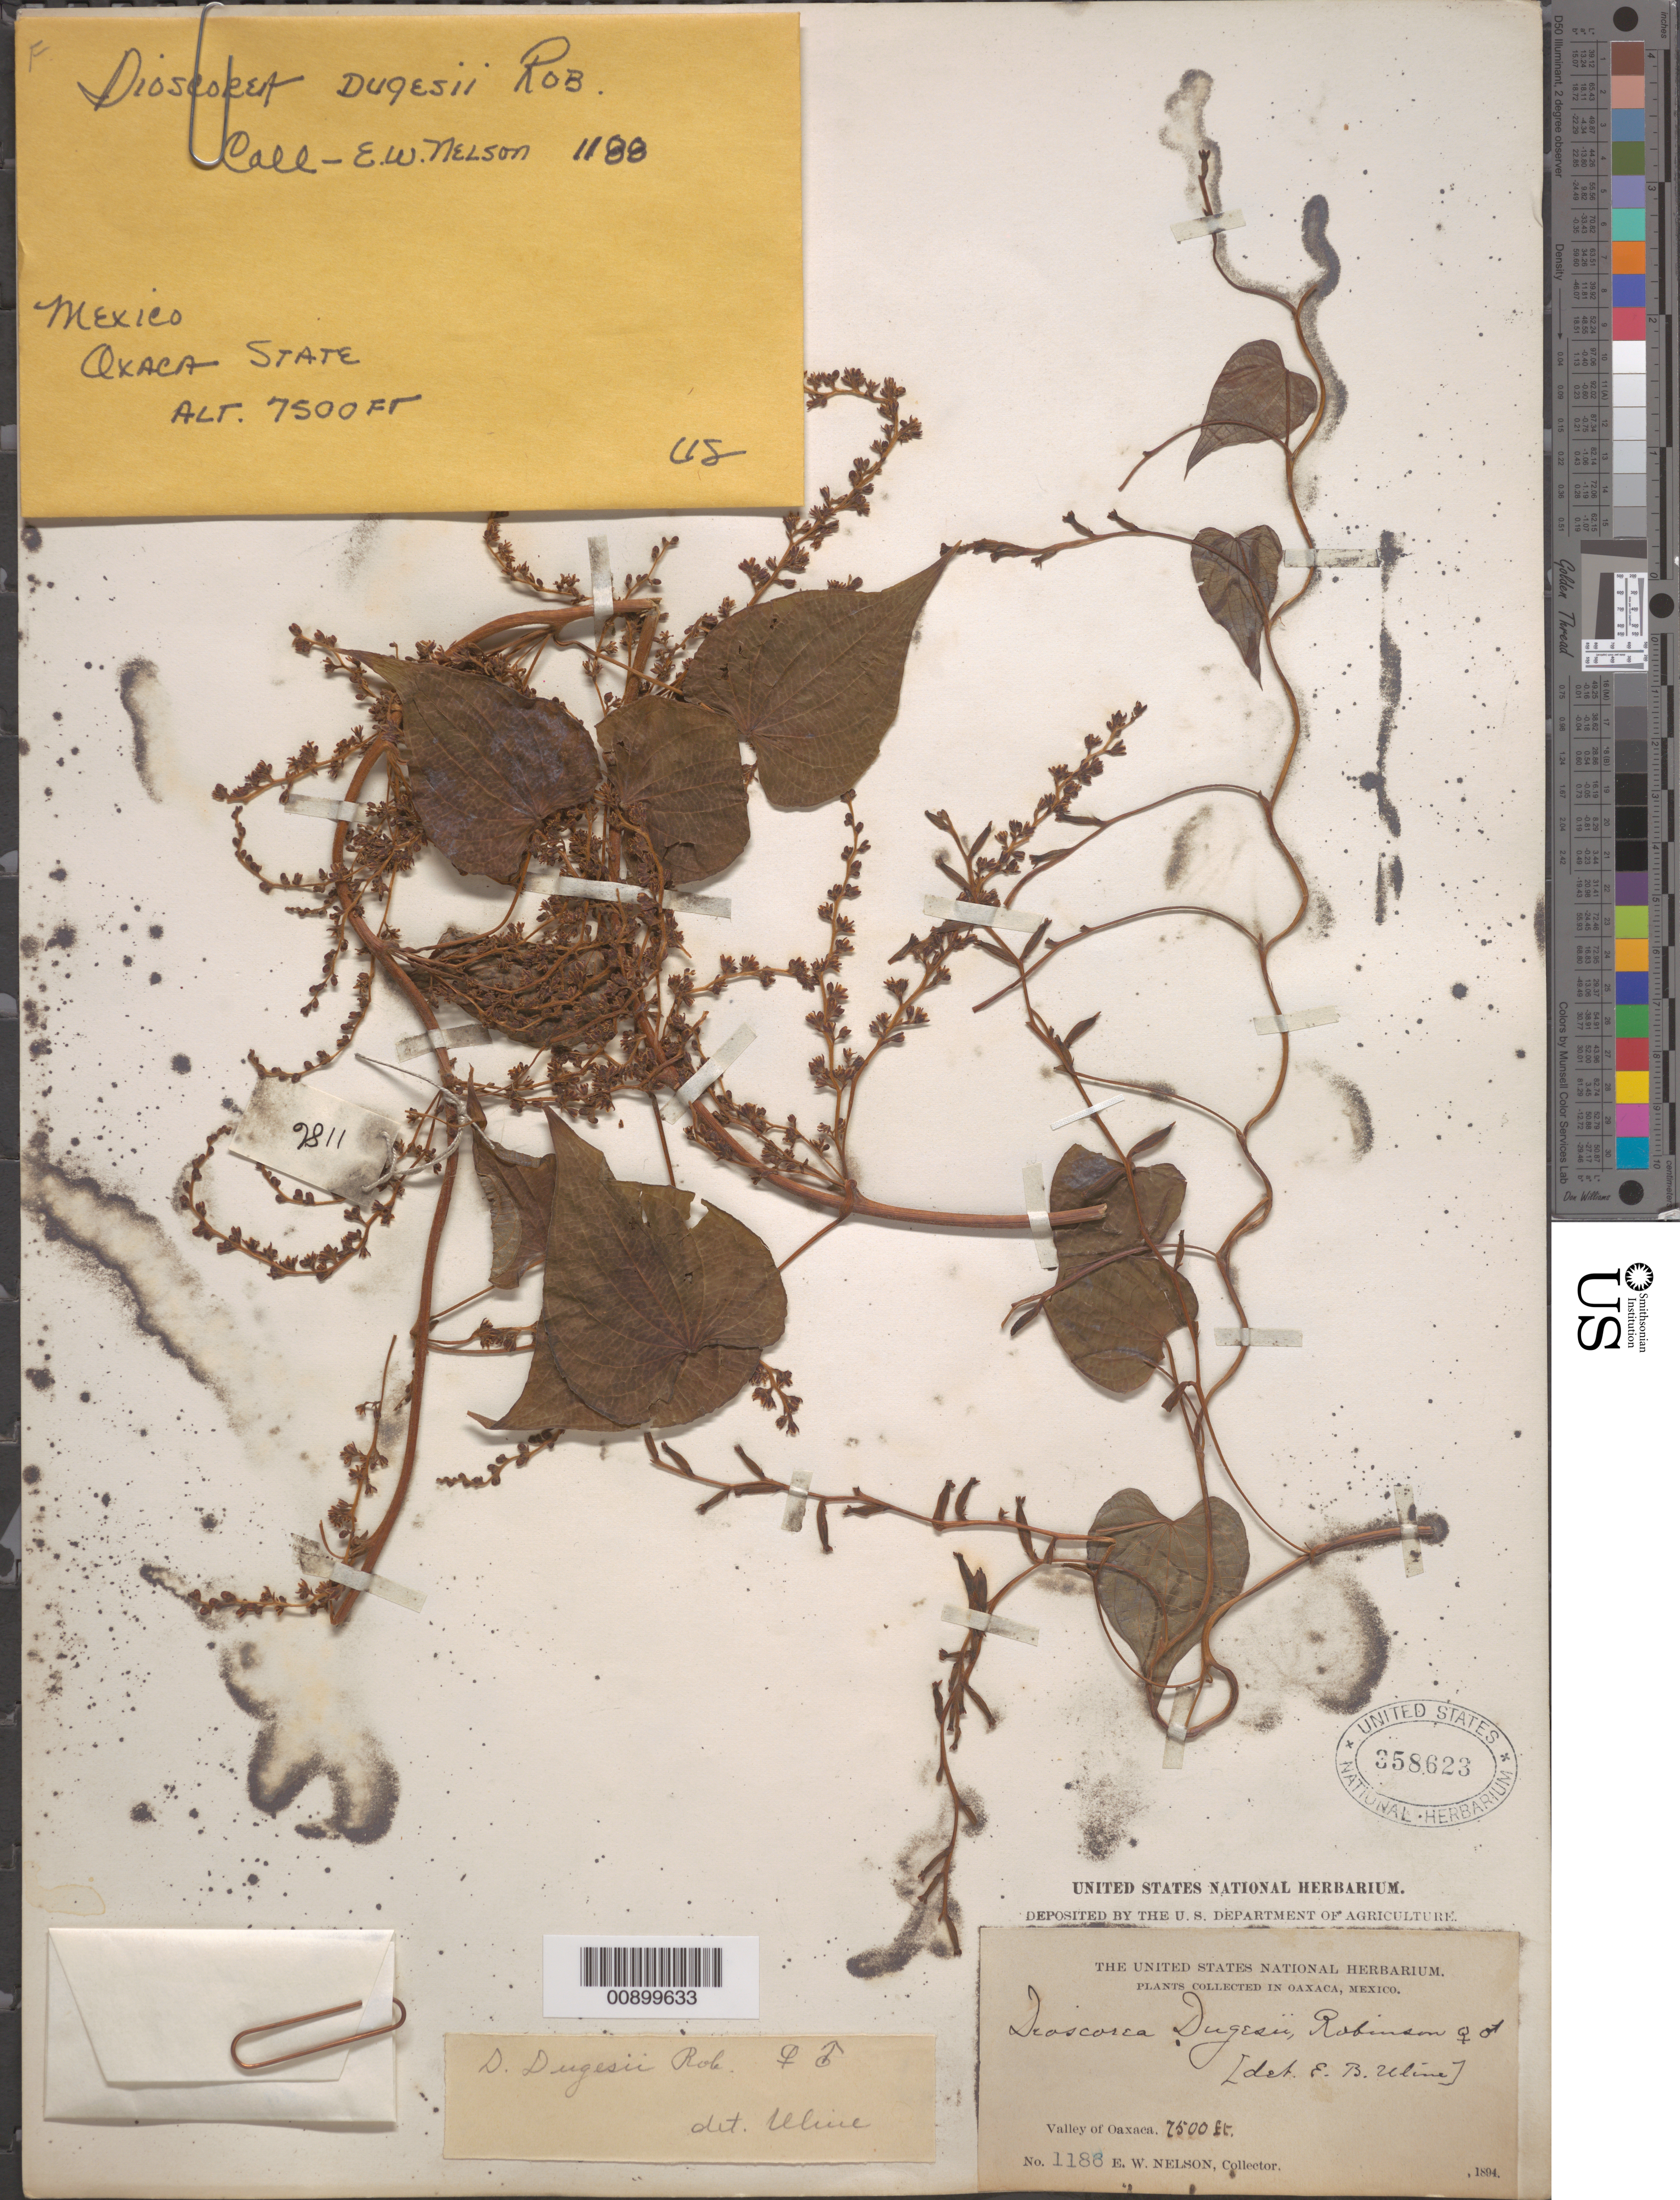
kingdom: Plantae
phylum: Tracheophyta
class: Liliopsida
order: Dioscoreales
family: Dioscoreaceae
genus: Dioscorea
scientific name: Dioscorea dugesii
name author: B.L. Rob.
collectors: E. W. Nelson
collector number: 1186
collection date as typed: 1894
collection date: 1894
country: Mexico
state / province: Oaxaca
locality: Valley of Oaxaca.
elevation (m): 2286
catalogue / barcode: US 358623